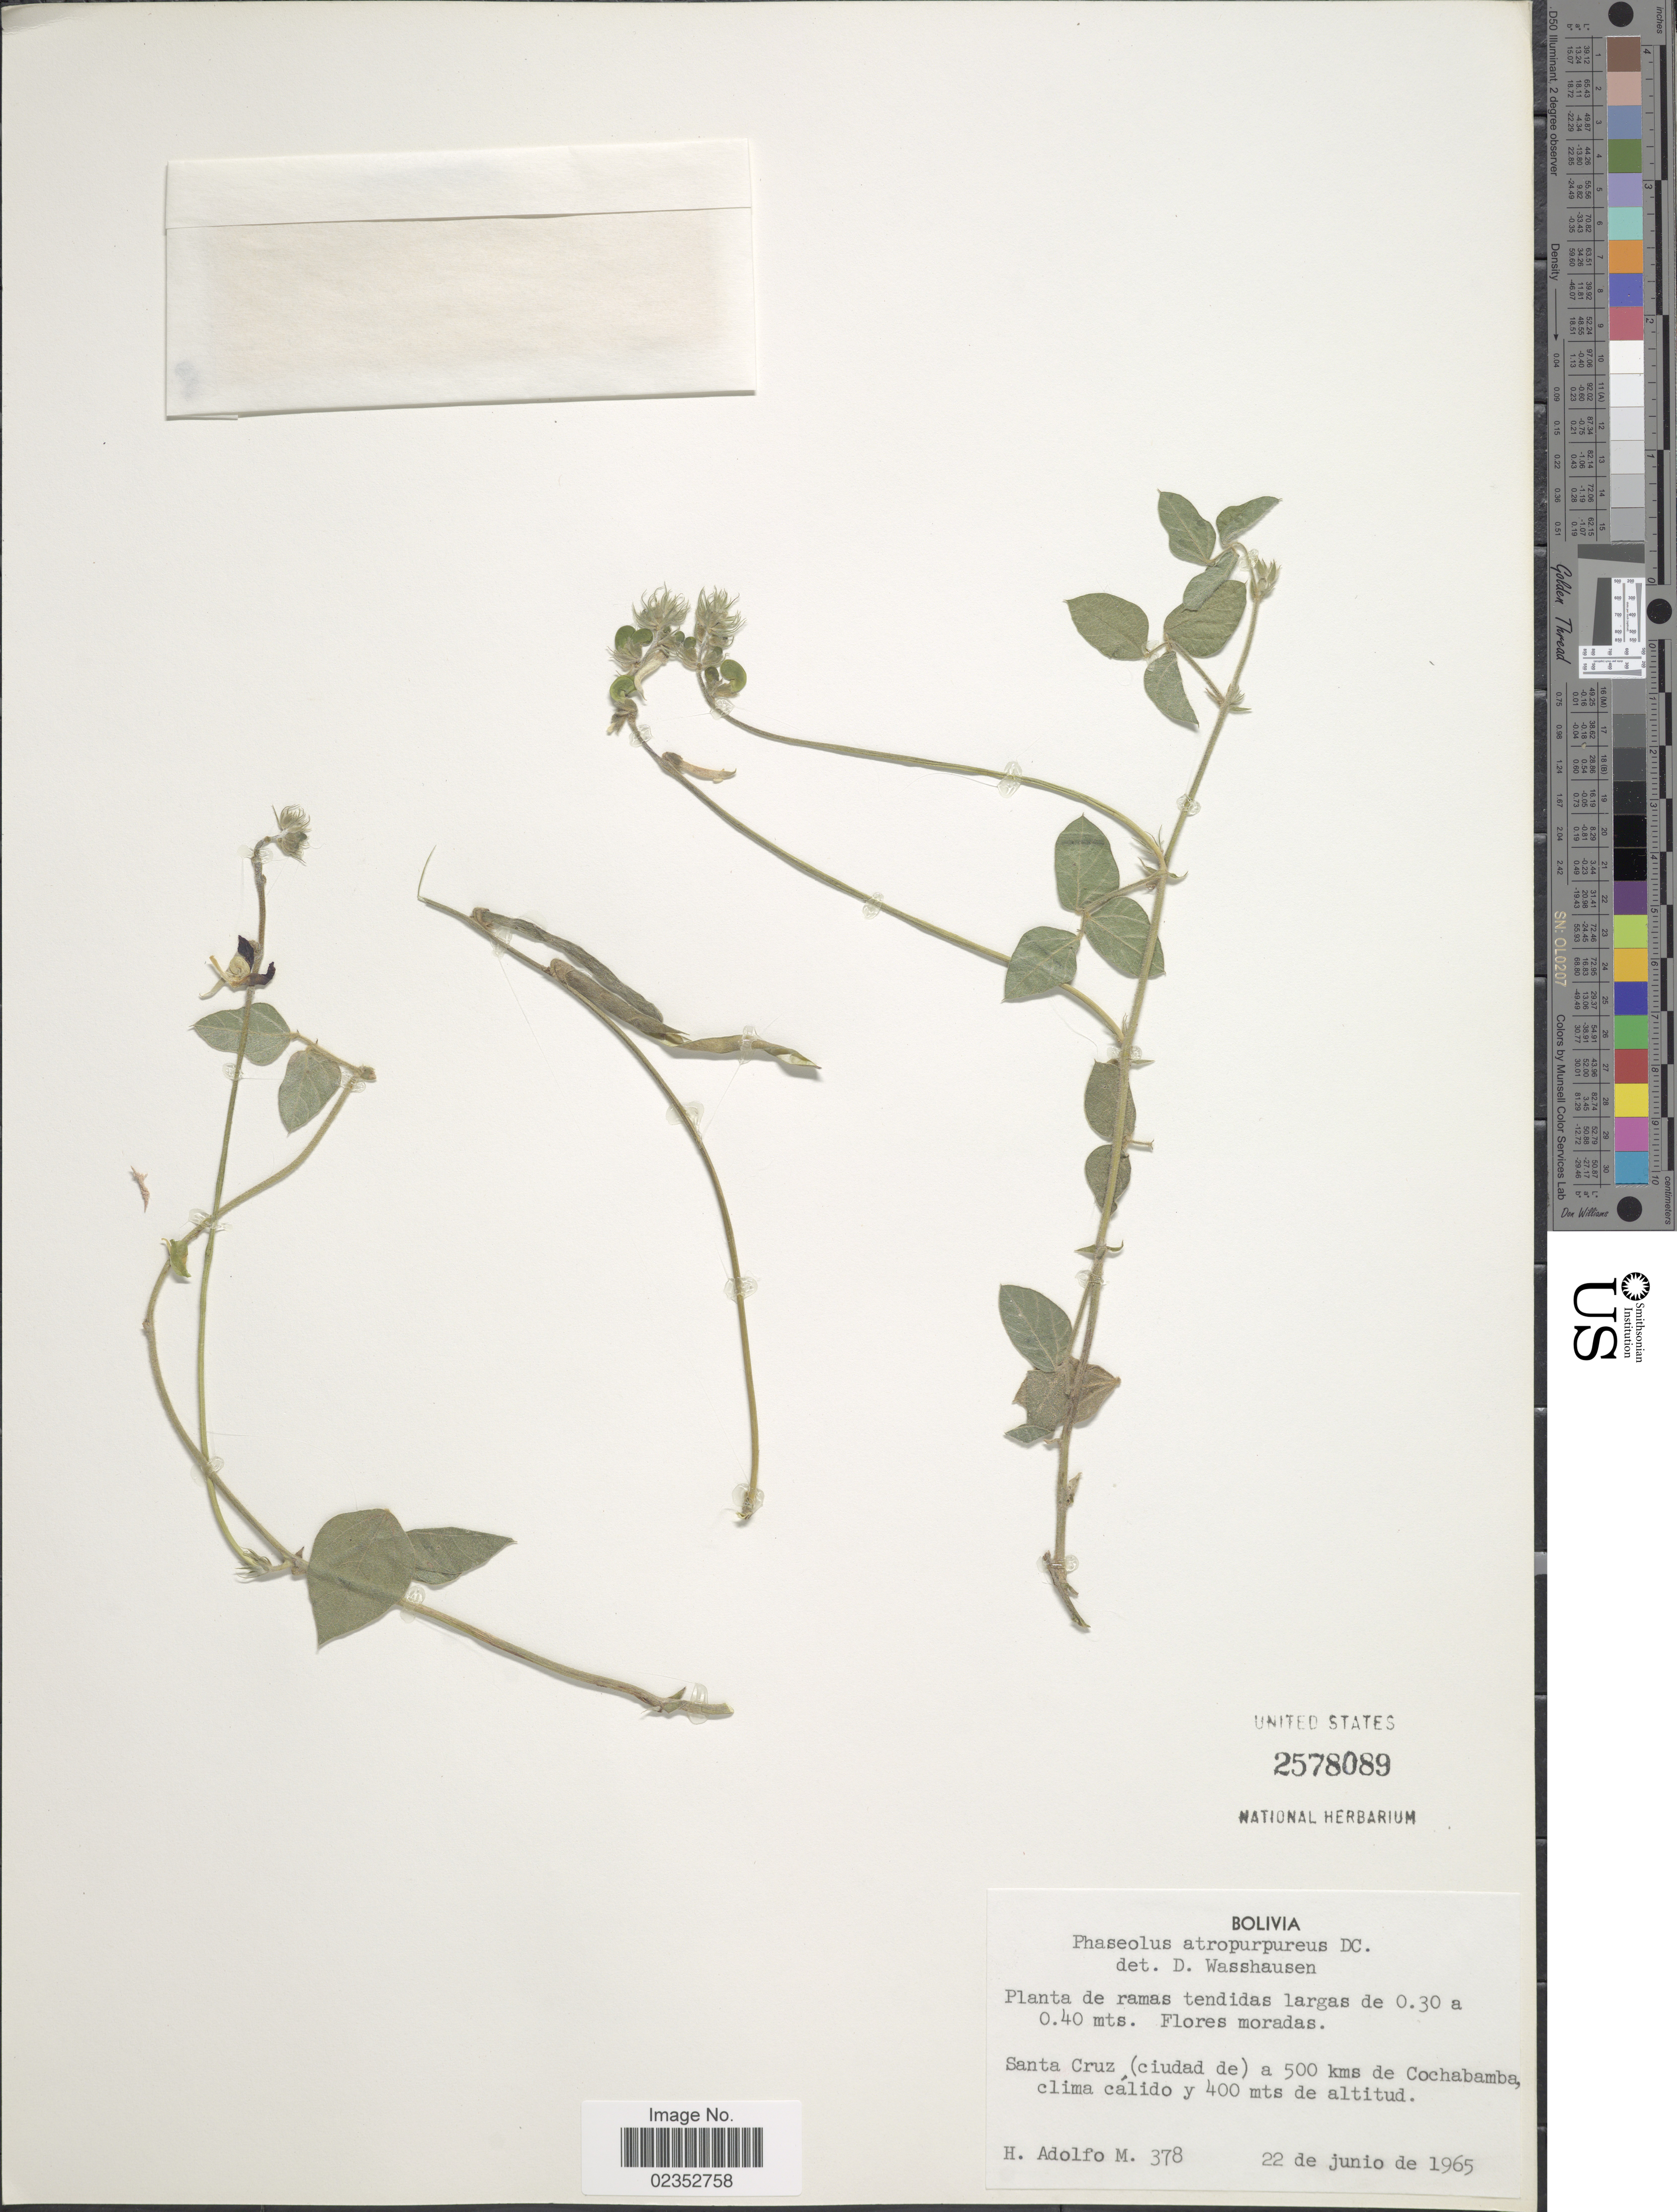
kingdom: Plantae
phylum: Tracheophyta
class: Magnoliopsida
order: Fabales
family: Fabaceae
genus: Macroptilium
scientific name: Macroptilium erythroloma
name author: (Mart. ex Benth.) Urb.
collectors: Bro. Adolfo M.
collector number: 378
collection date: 1965-06-22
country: Bolivia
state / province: Santa Cruz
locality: Santa Cruz (cuidad de) a 500 kms de Cochabamba, clima calido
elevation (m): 400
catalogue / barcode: US 2578089